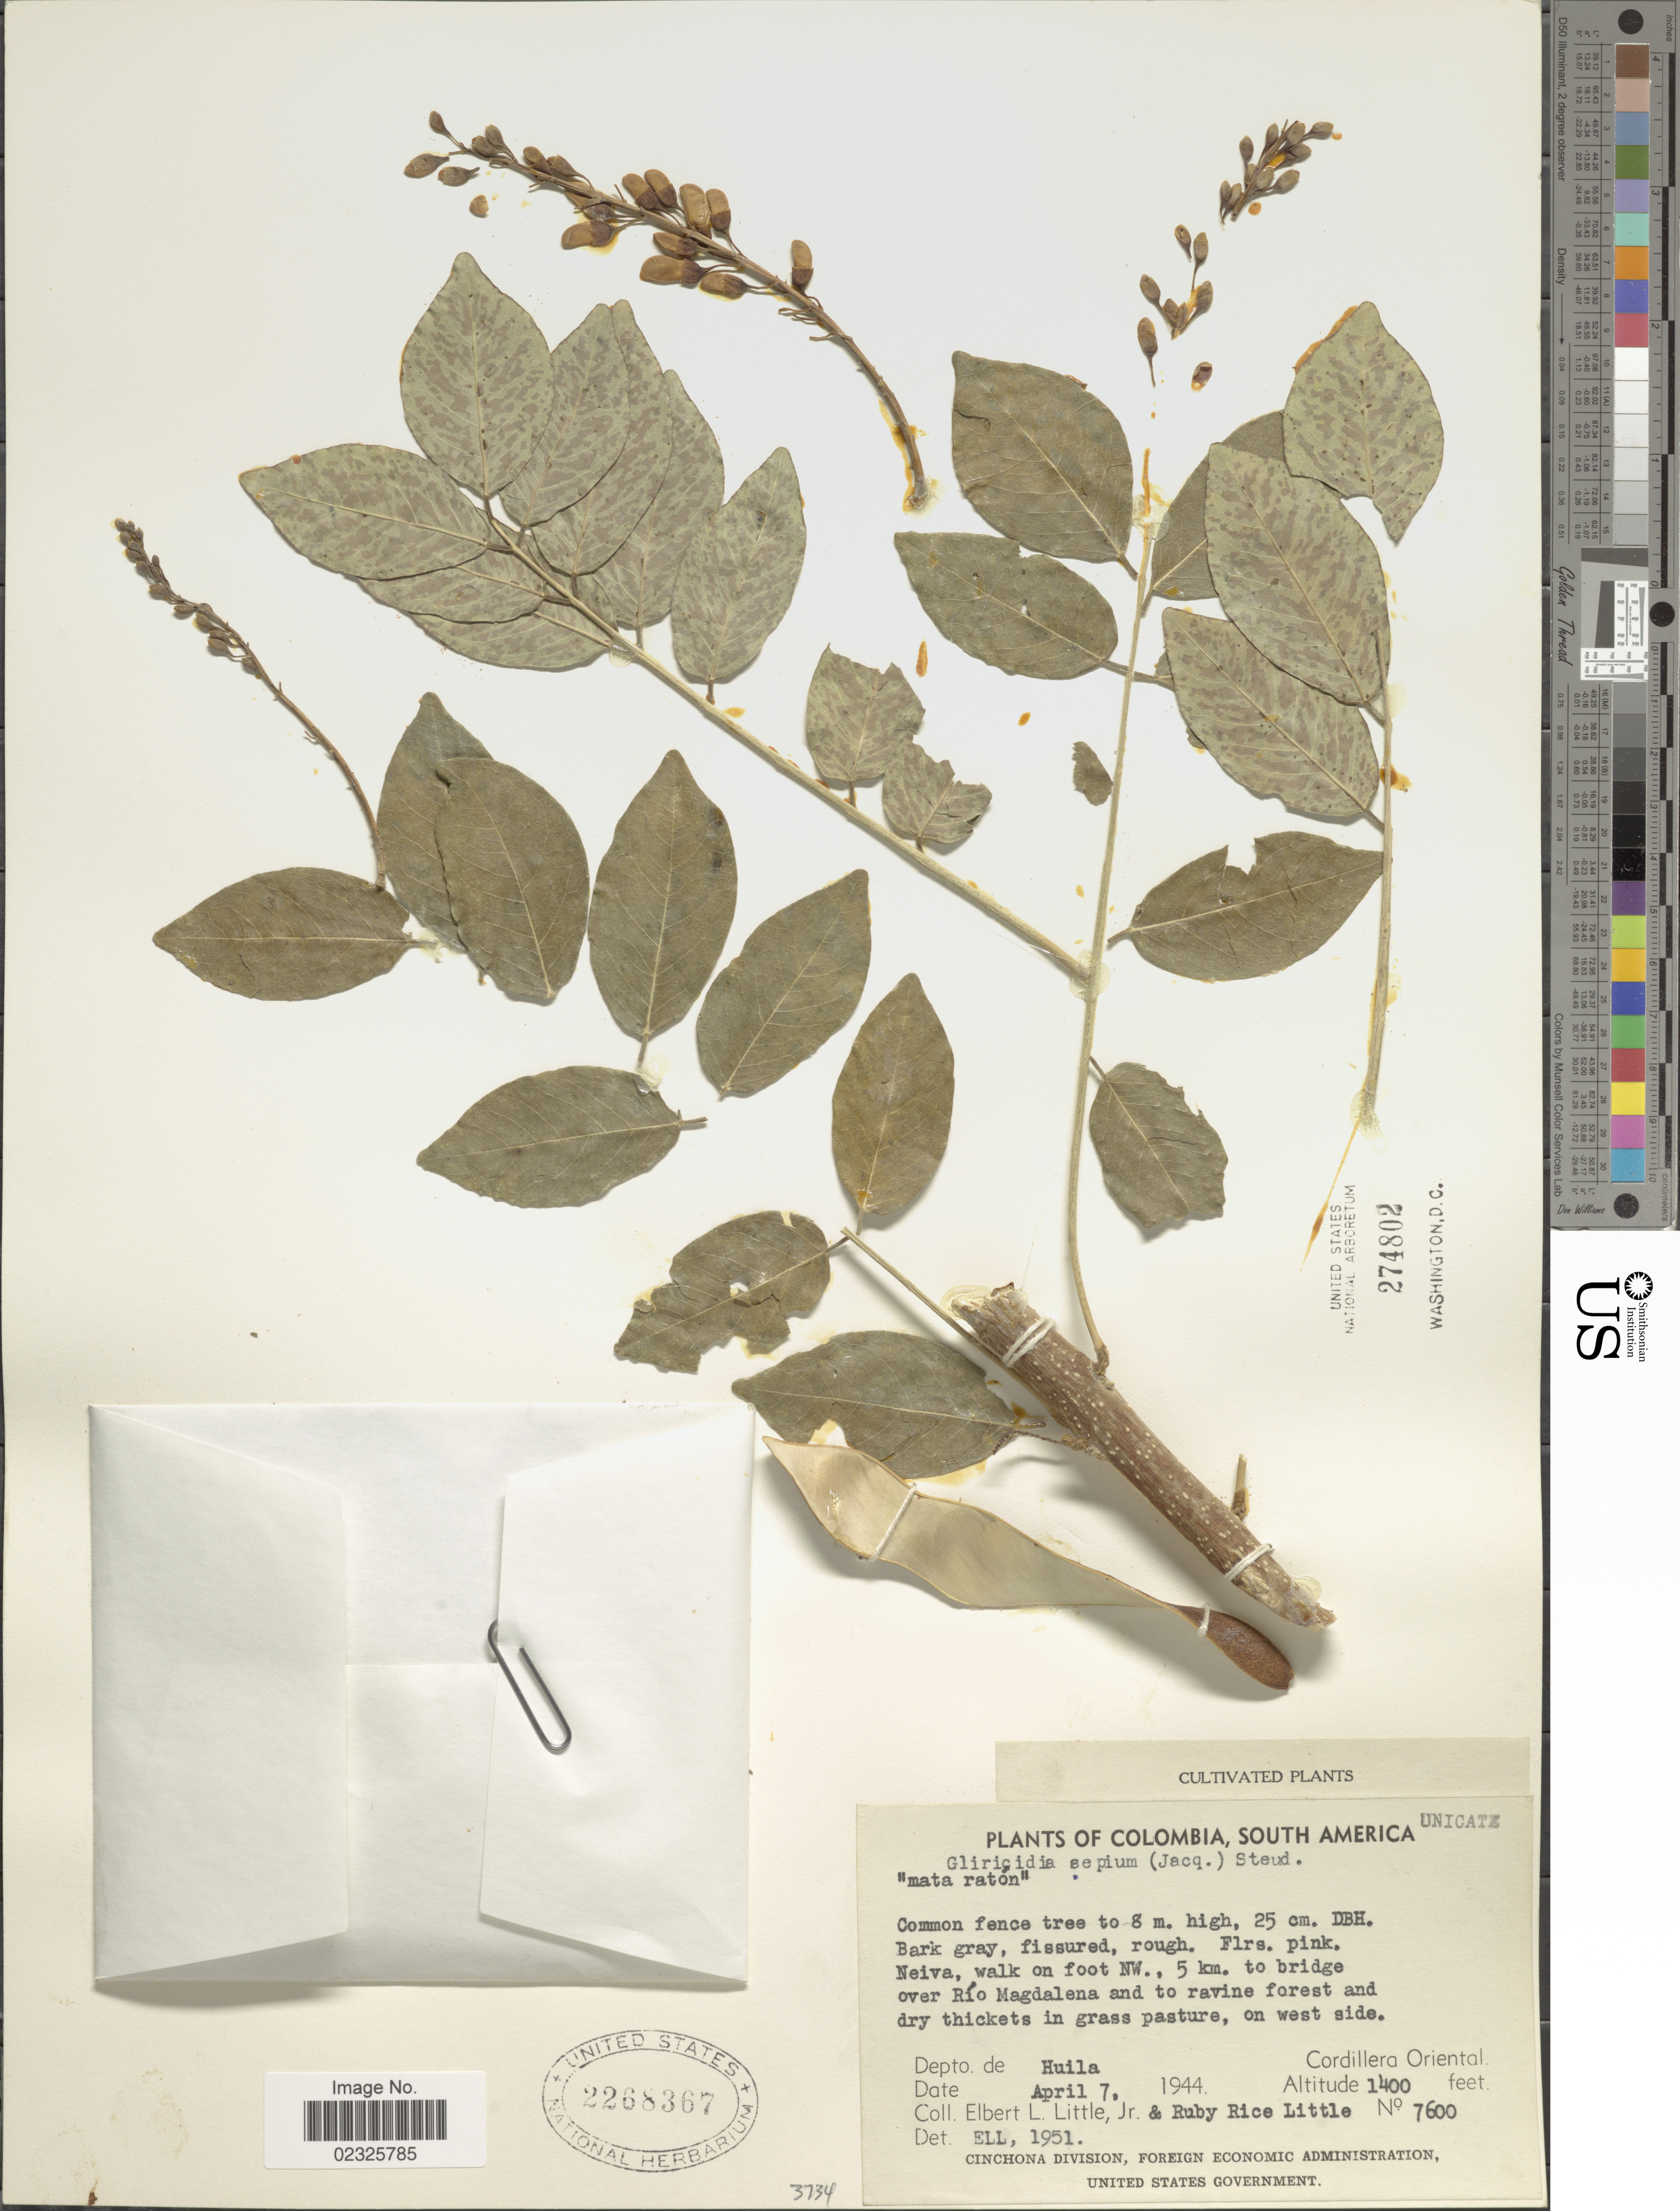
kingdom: Plantae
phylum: Tracheophyta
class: Magnoliopsida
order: Fabales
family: Fabaceae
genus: Gliricidia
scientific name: Gliricidia sepium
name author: (Jacq.) Kunth ex Walp.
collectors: E. L. Little & R. R. Little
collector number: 7600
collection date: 1944-04-07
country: Colombia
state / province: Huila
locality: Depto. de Huila, Cordillera Oriental. Neiva, walk on foot NW., 5 km. to bridge over Rio Magdalena and to ravine forest and dry thickets in grassy pasture, on west side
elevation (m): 427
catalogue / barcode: US 2268367